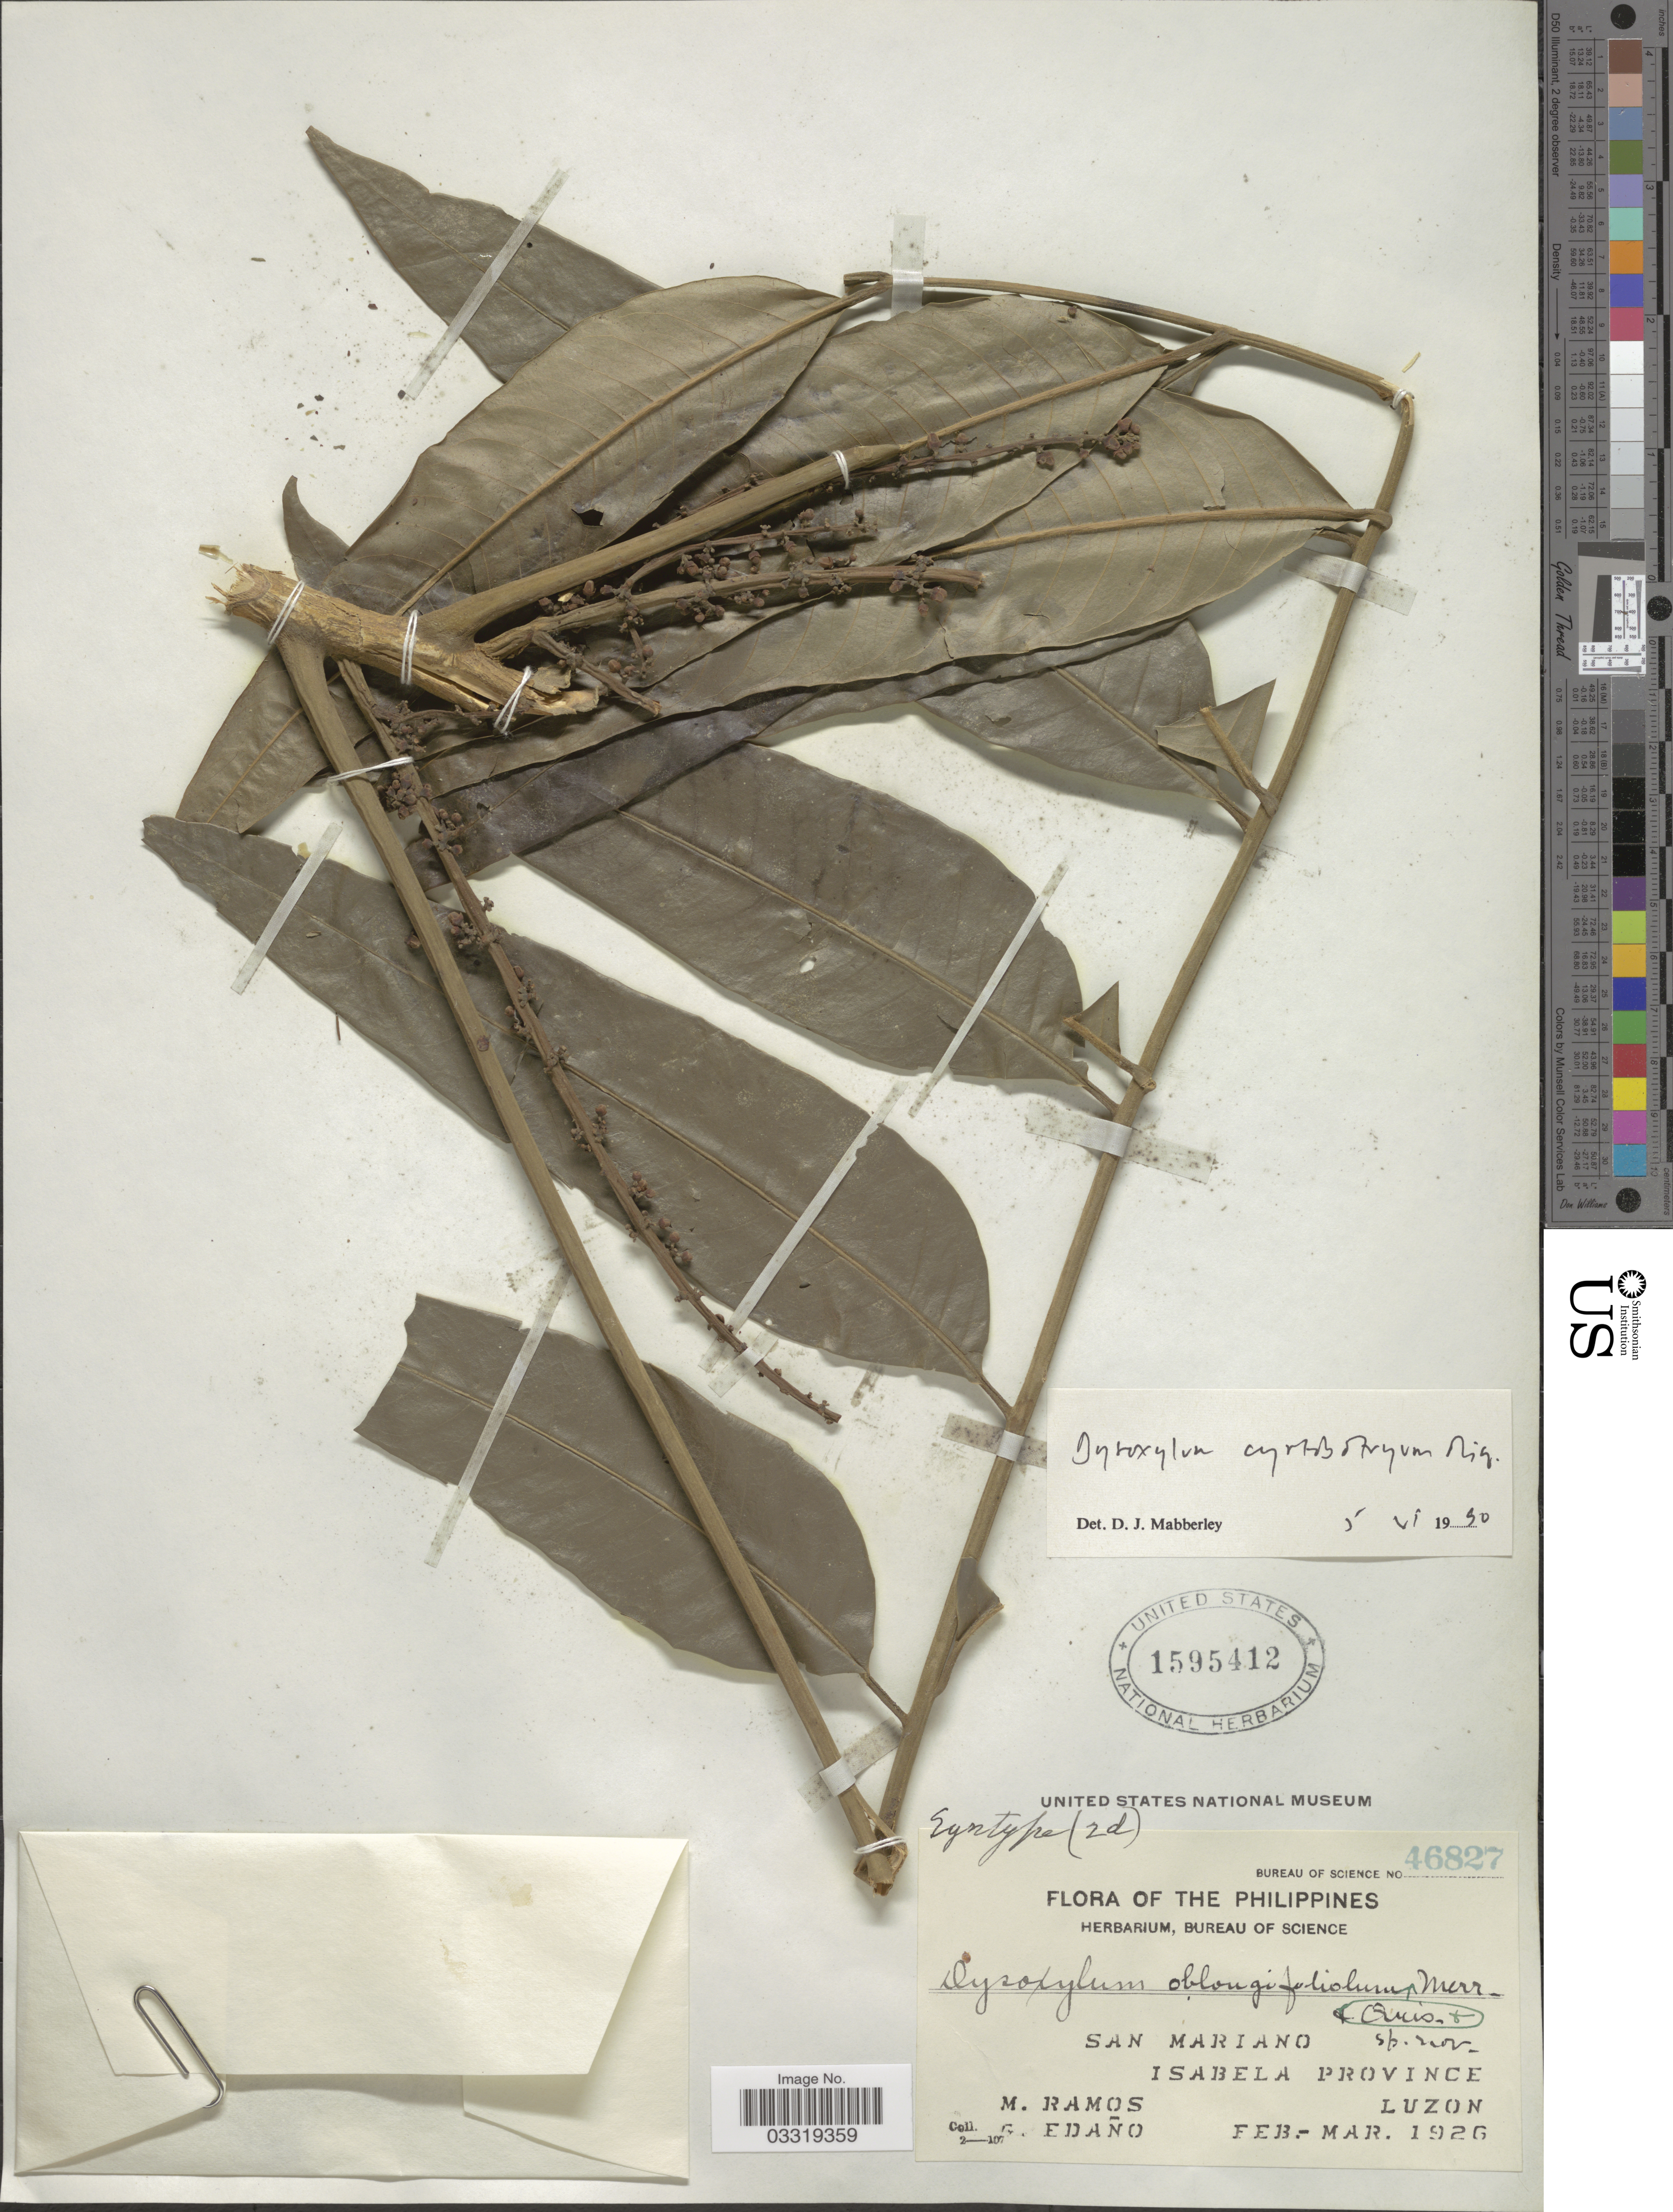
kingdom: Plantae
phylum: Tracheophyta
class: Magnoliopsida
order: Sapindales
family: Meliaceae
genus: Dysoxylum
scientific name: Dysoxylum cyrtobotryum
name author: Miq.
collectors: M. Ramos & G. Edaño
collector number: Bureau of Science 46827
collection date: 1926-02/1926-03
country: Philippines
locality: San Mariano, Isabela Province, Luzon.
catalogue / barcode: US 1595412